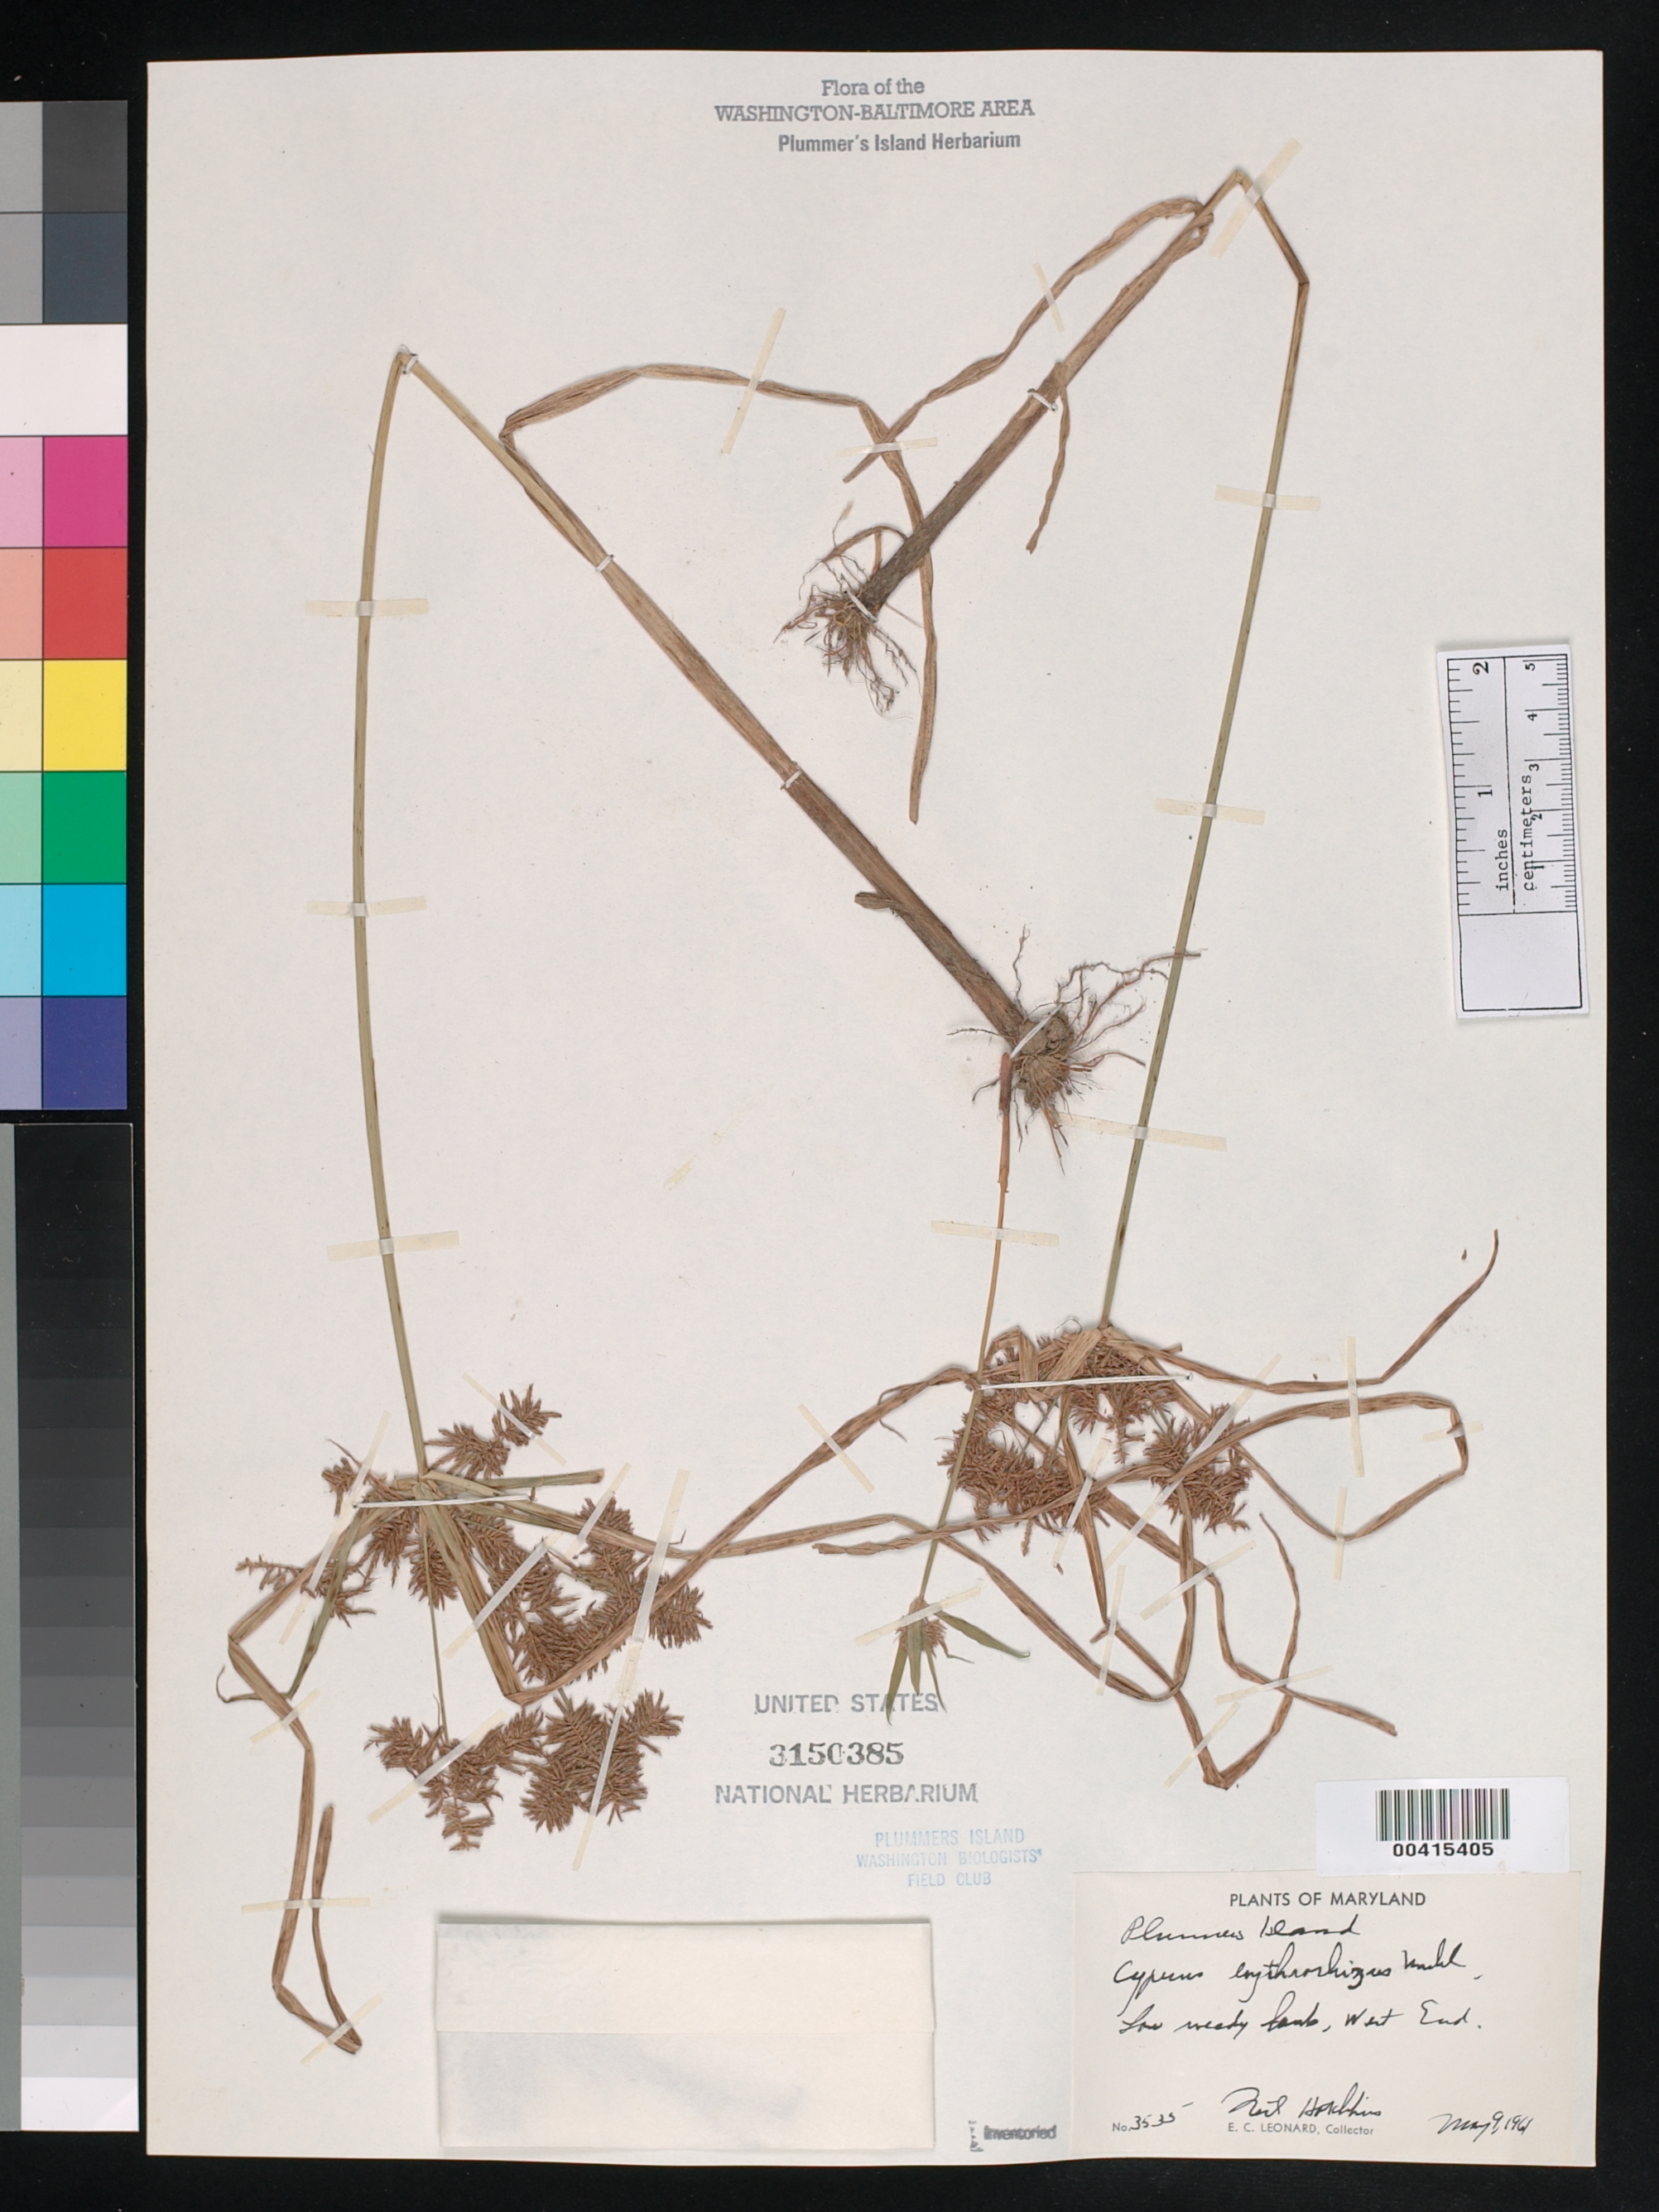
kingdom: Plantae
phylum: Tracheophyta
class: Liliopsida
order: Poales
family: Cyperaceae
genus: Cyperus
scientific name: Cyperus odoratus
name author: L.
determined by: Strong, M. T., (US), Smithsonian Institution - National Museum of Natural History (UNITED STATES)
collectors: E. C. Leonard & N. Hotchkiss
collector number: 3535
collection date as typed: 09 May 1961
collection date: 1961-05-09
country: United States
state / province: Maryland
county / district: Montgomery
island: Plummers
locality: Plummer's Island; west end C. & O. Canal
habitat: Low weedy bank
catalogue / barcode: US 3150385